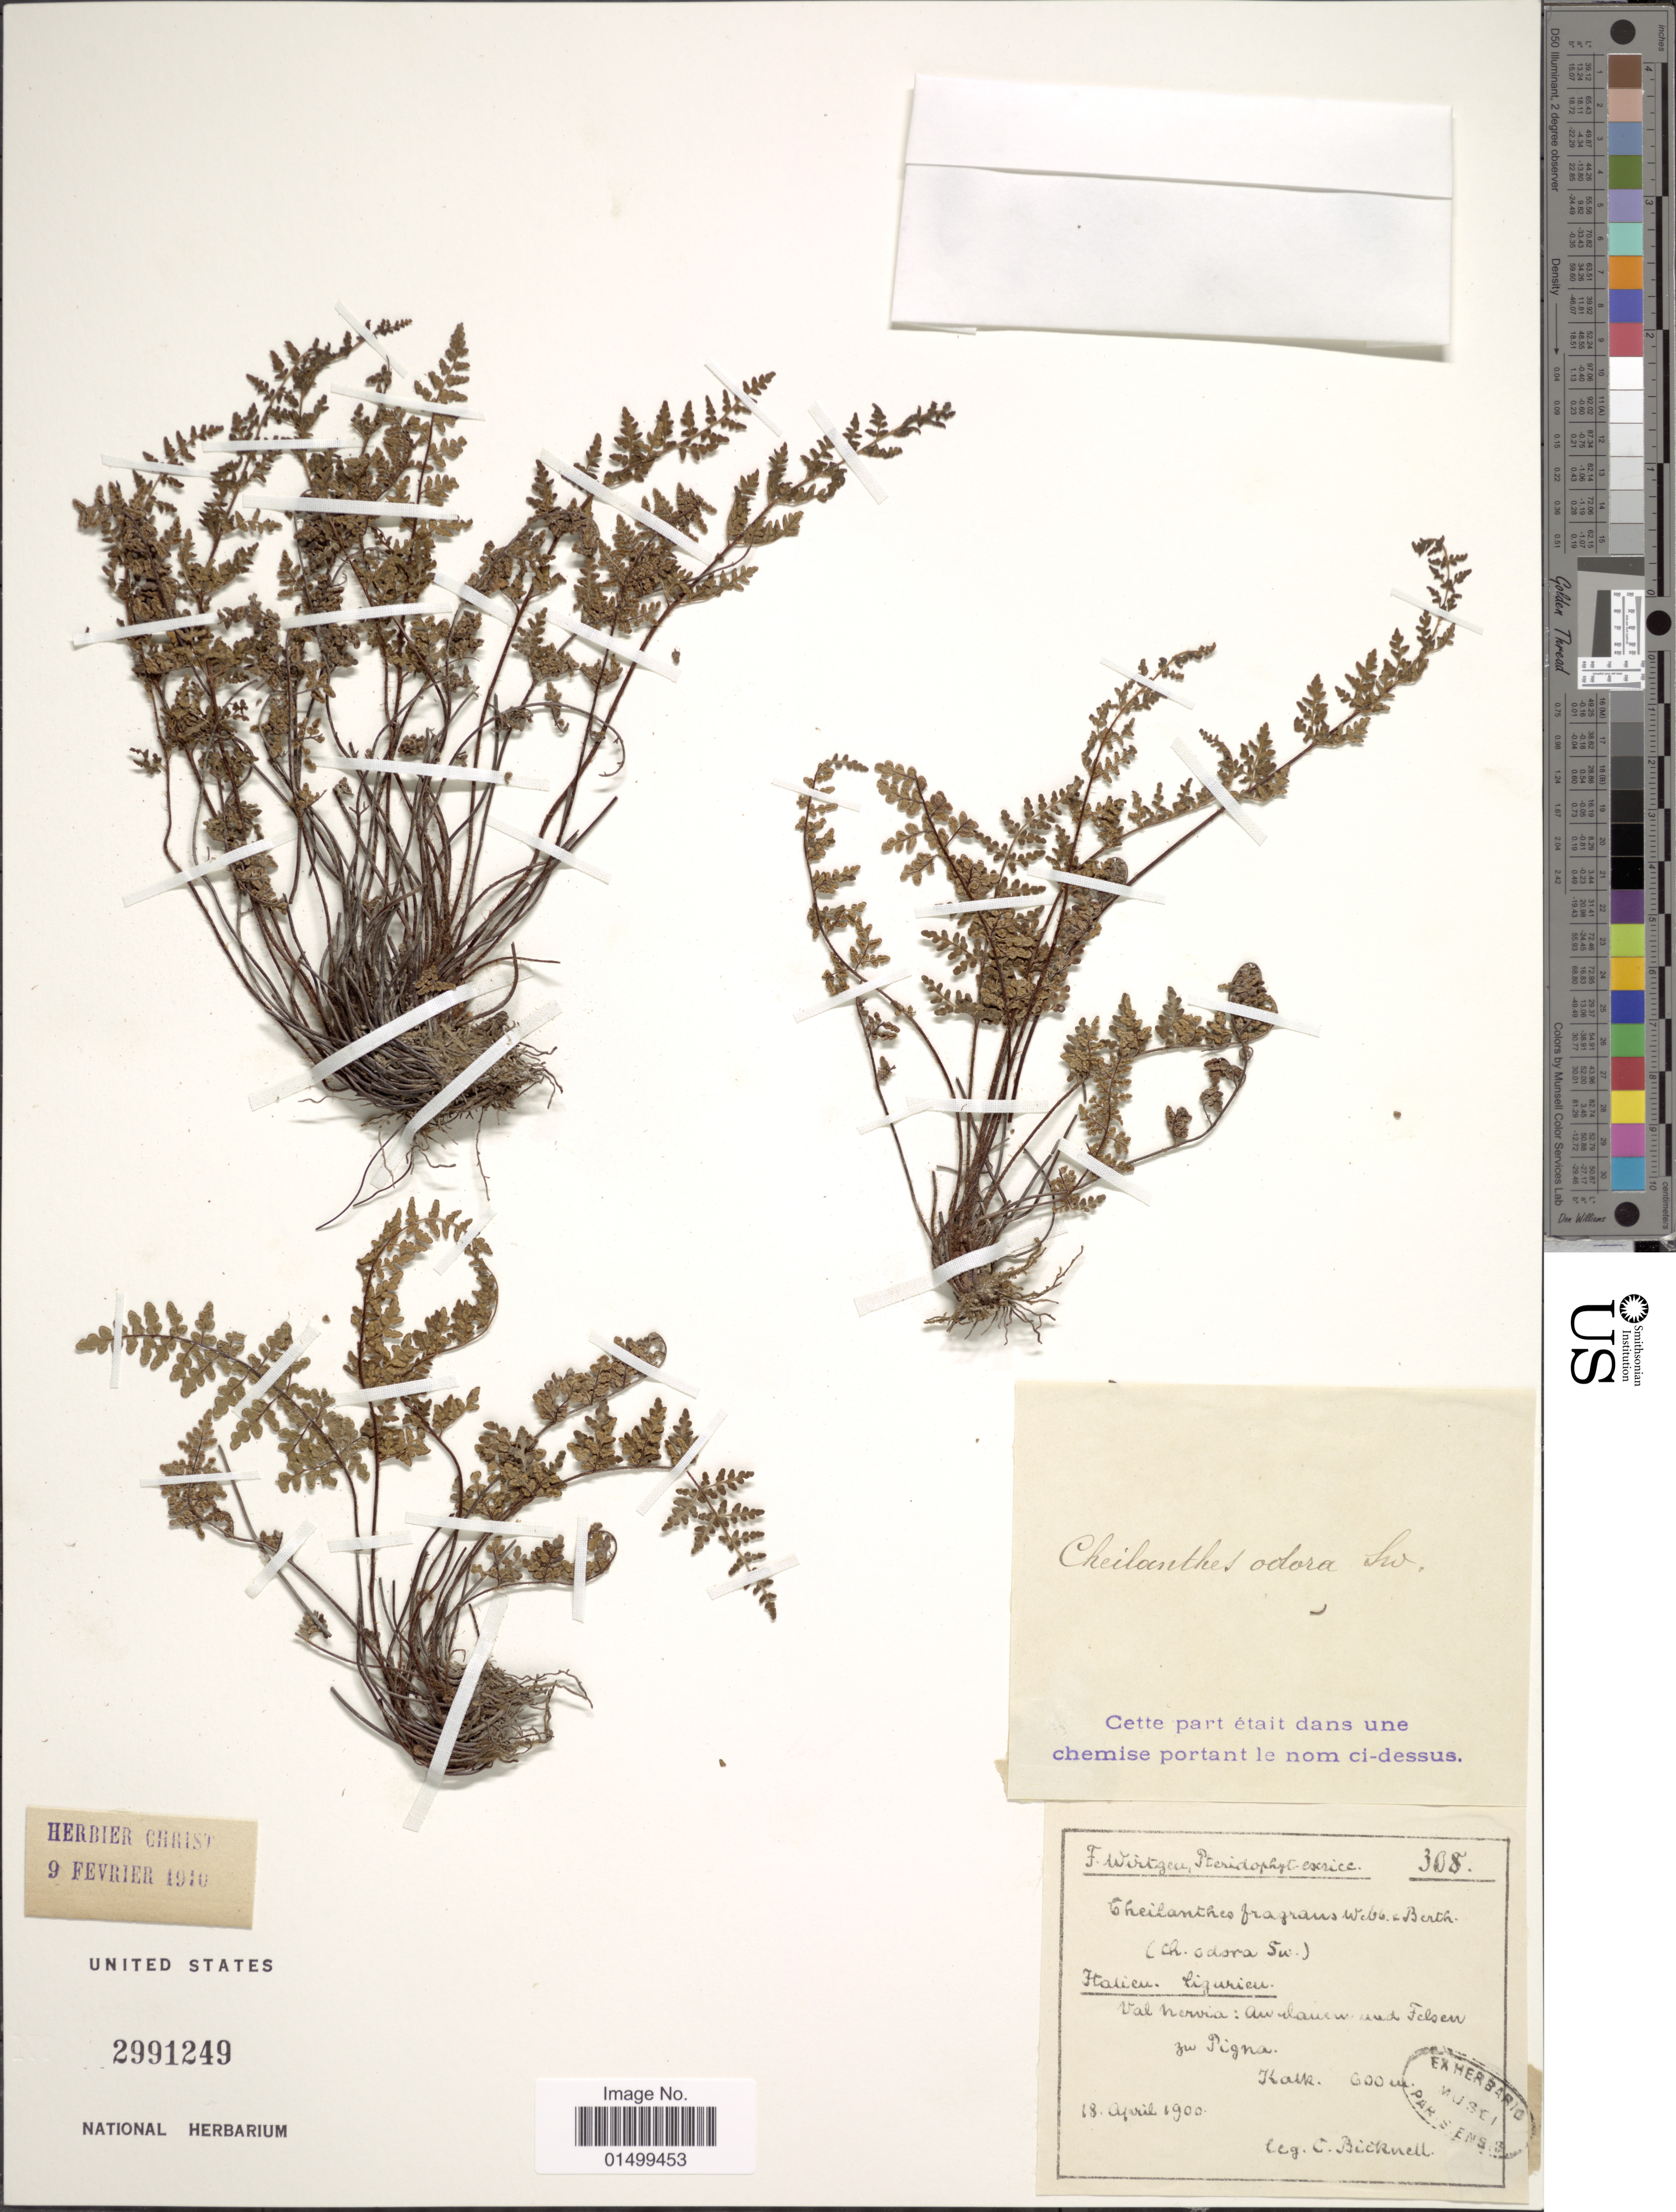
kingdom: Plantae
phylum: Tracheophyta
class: Polypodiopsida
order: Polypodiales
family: Pteridaceae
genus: Cheilanthes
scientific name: Cheilanthes pteridioides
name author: (Reichard) C. Chr.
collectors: C. Bicknell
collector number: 308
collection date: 1900-04-18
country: Italy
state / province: Liguria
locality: Val Nervia: Au lauew Felsen Pigna [interpreted]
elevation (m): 600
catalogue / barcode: US 2991249